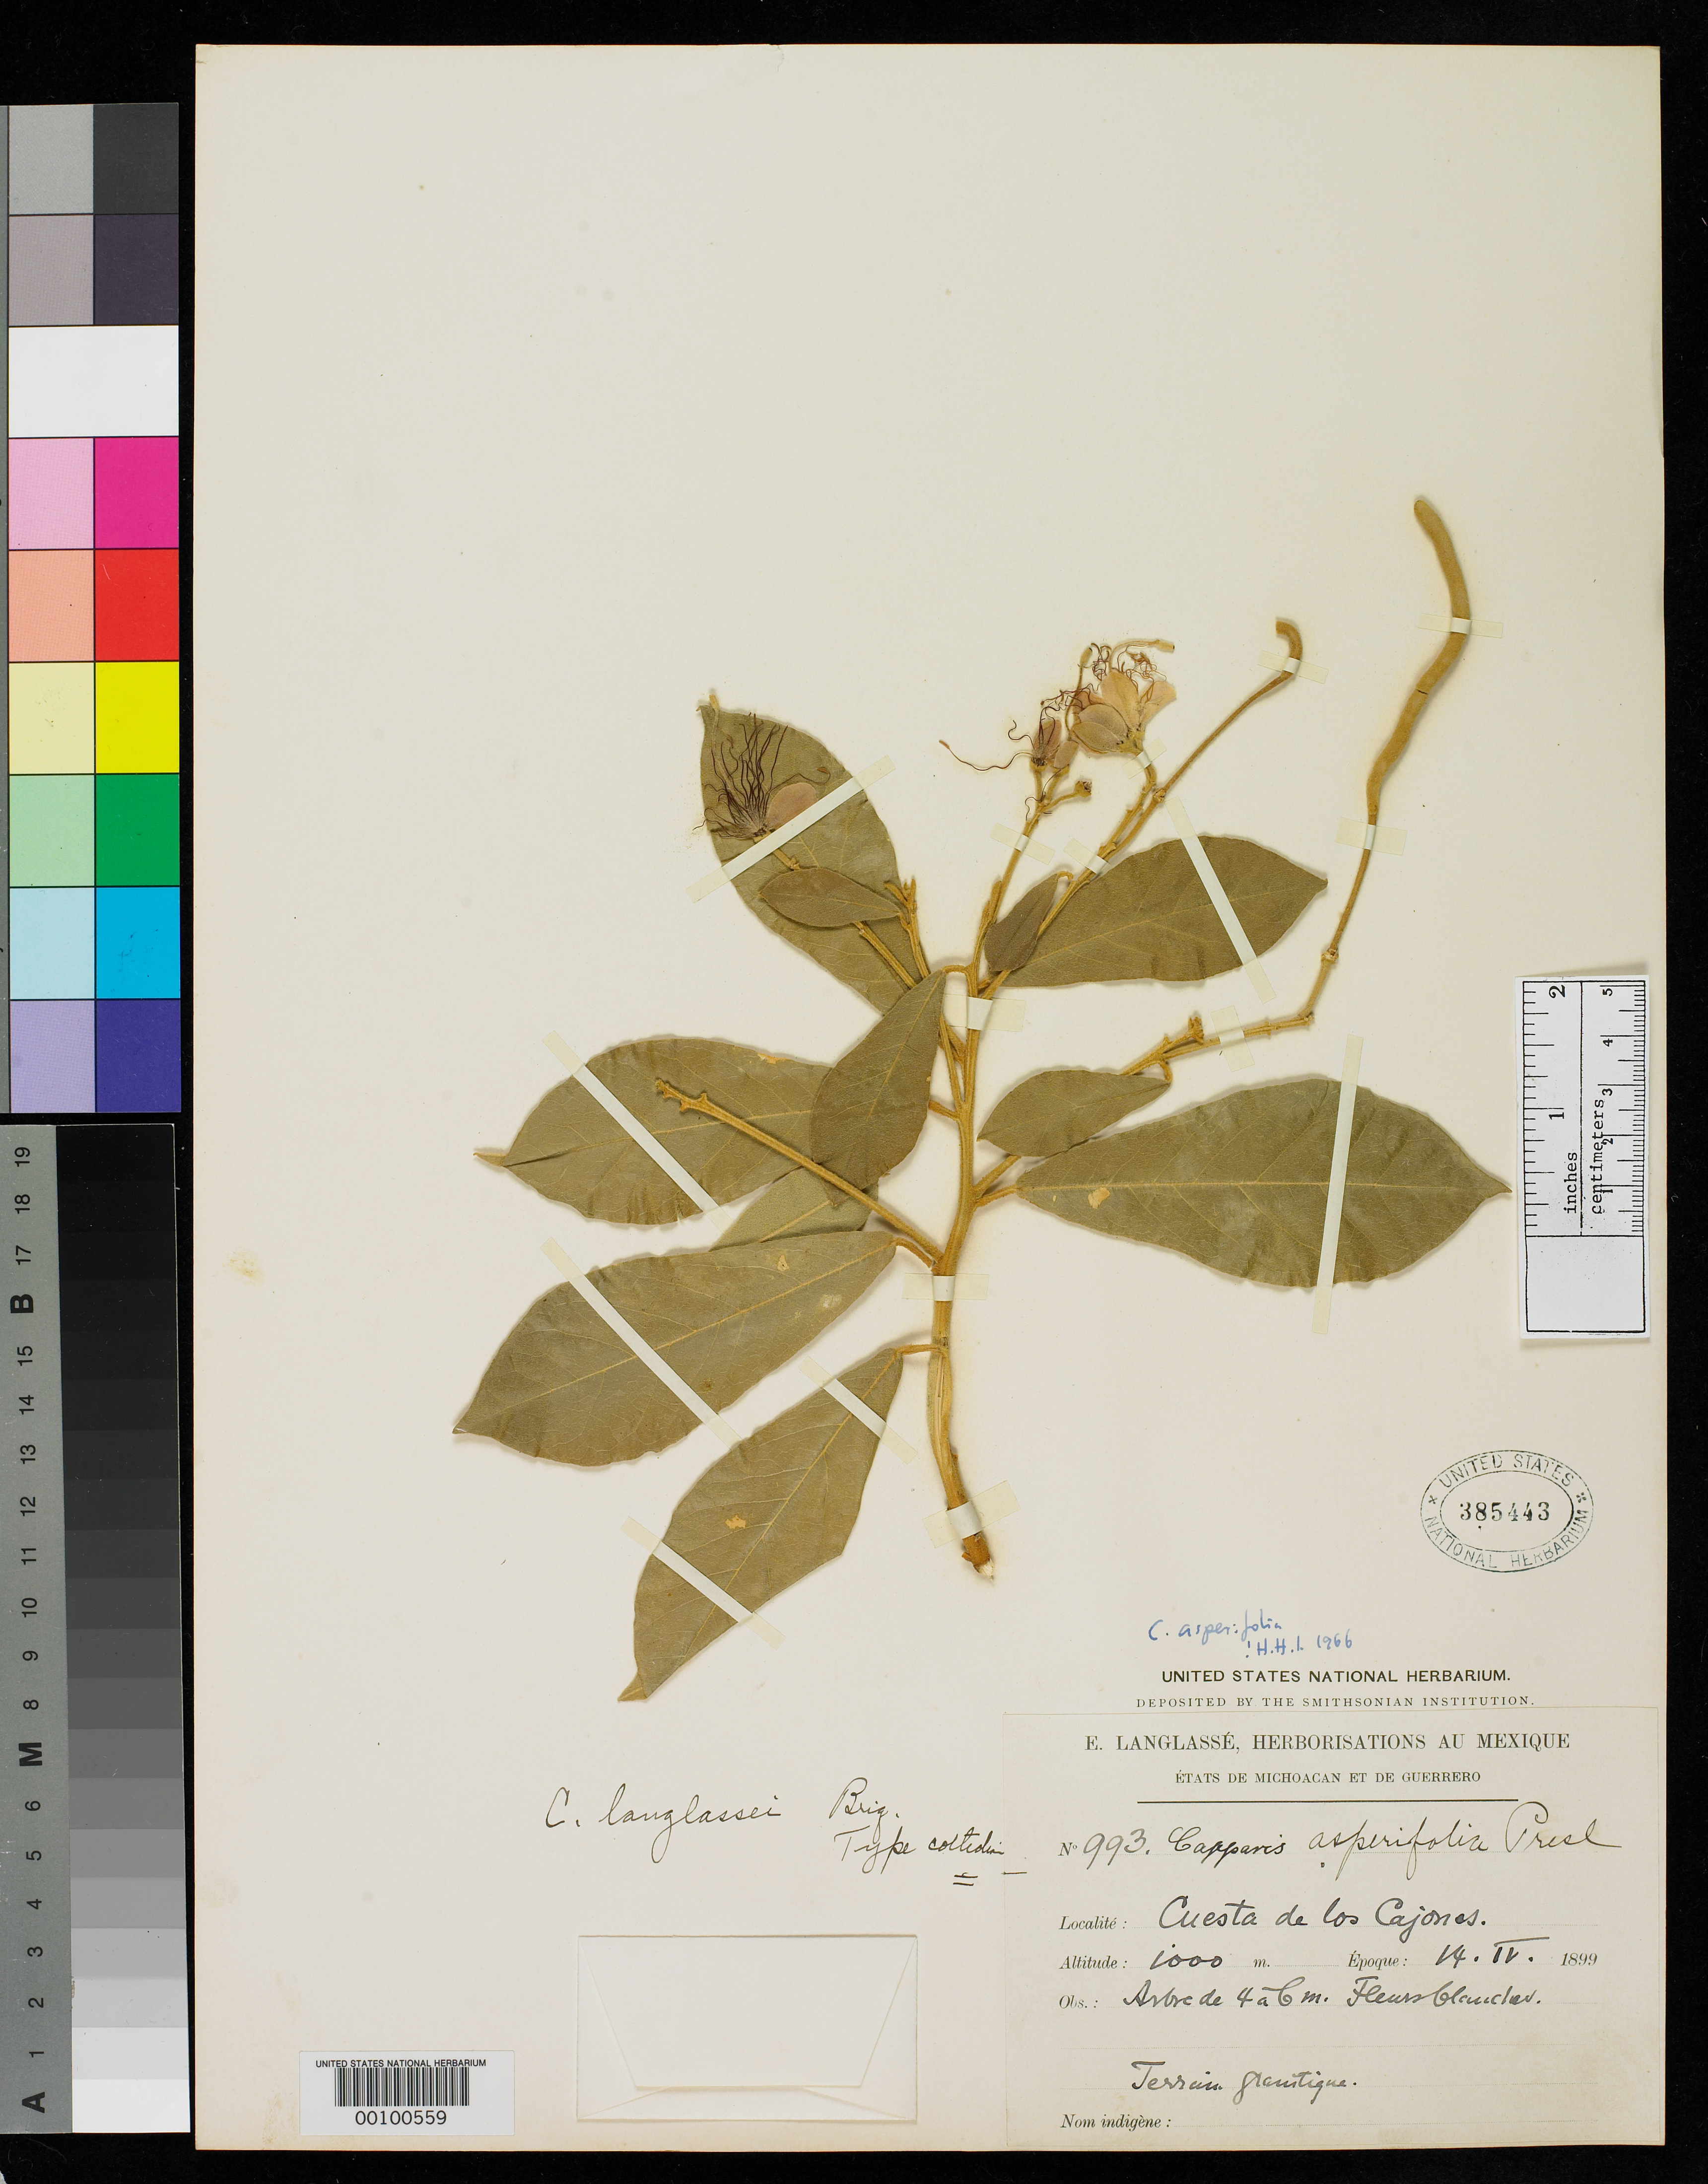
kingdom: Plantae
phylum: Tracheophyta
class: Magnoliopsida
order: Brassicales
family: Capparaceae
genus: Capparis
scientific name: Capparis langlassei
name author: Briq.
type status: Isotype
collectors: E. Langlassé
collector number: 993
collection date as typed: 14 Apr 1899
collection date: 1899-04-14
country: Mexico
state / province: Michoacán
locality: Cuesta de Los Cijones.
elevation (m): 1000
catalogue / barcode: US 385443